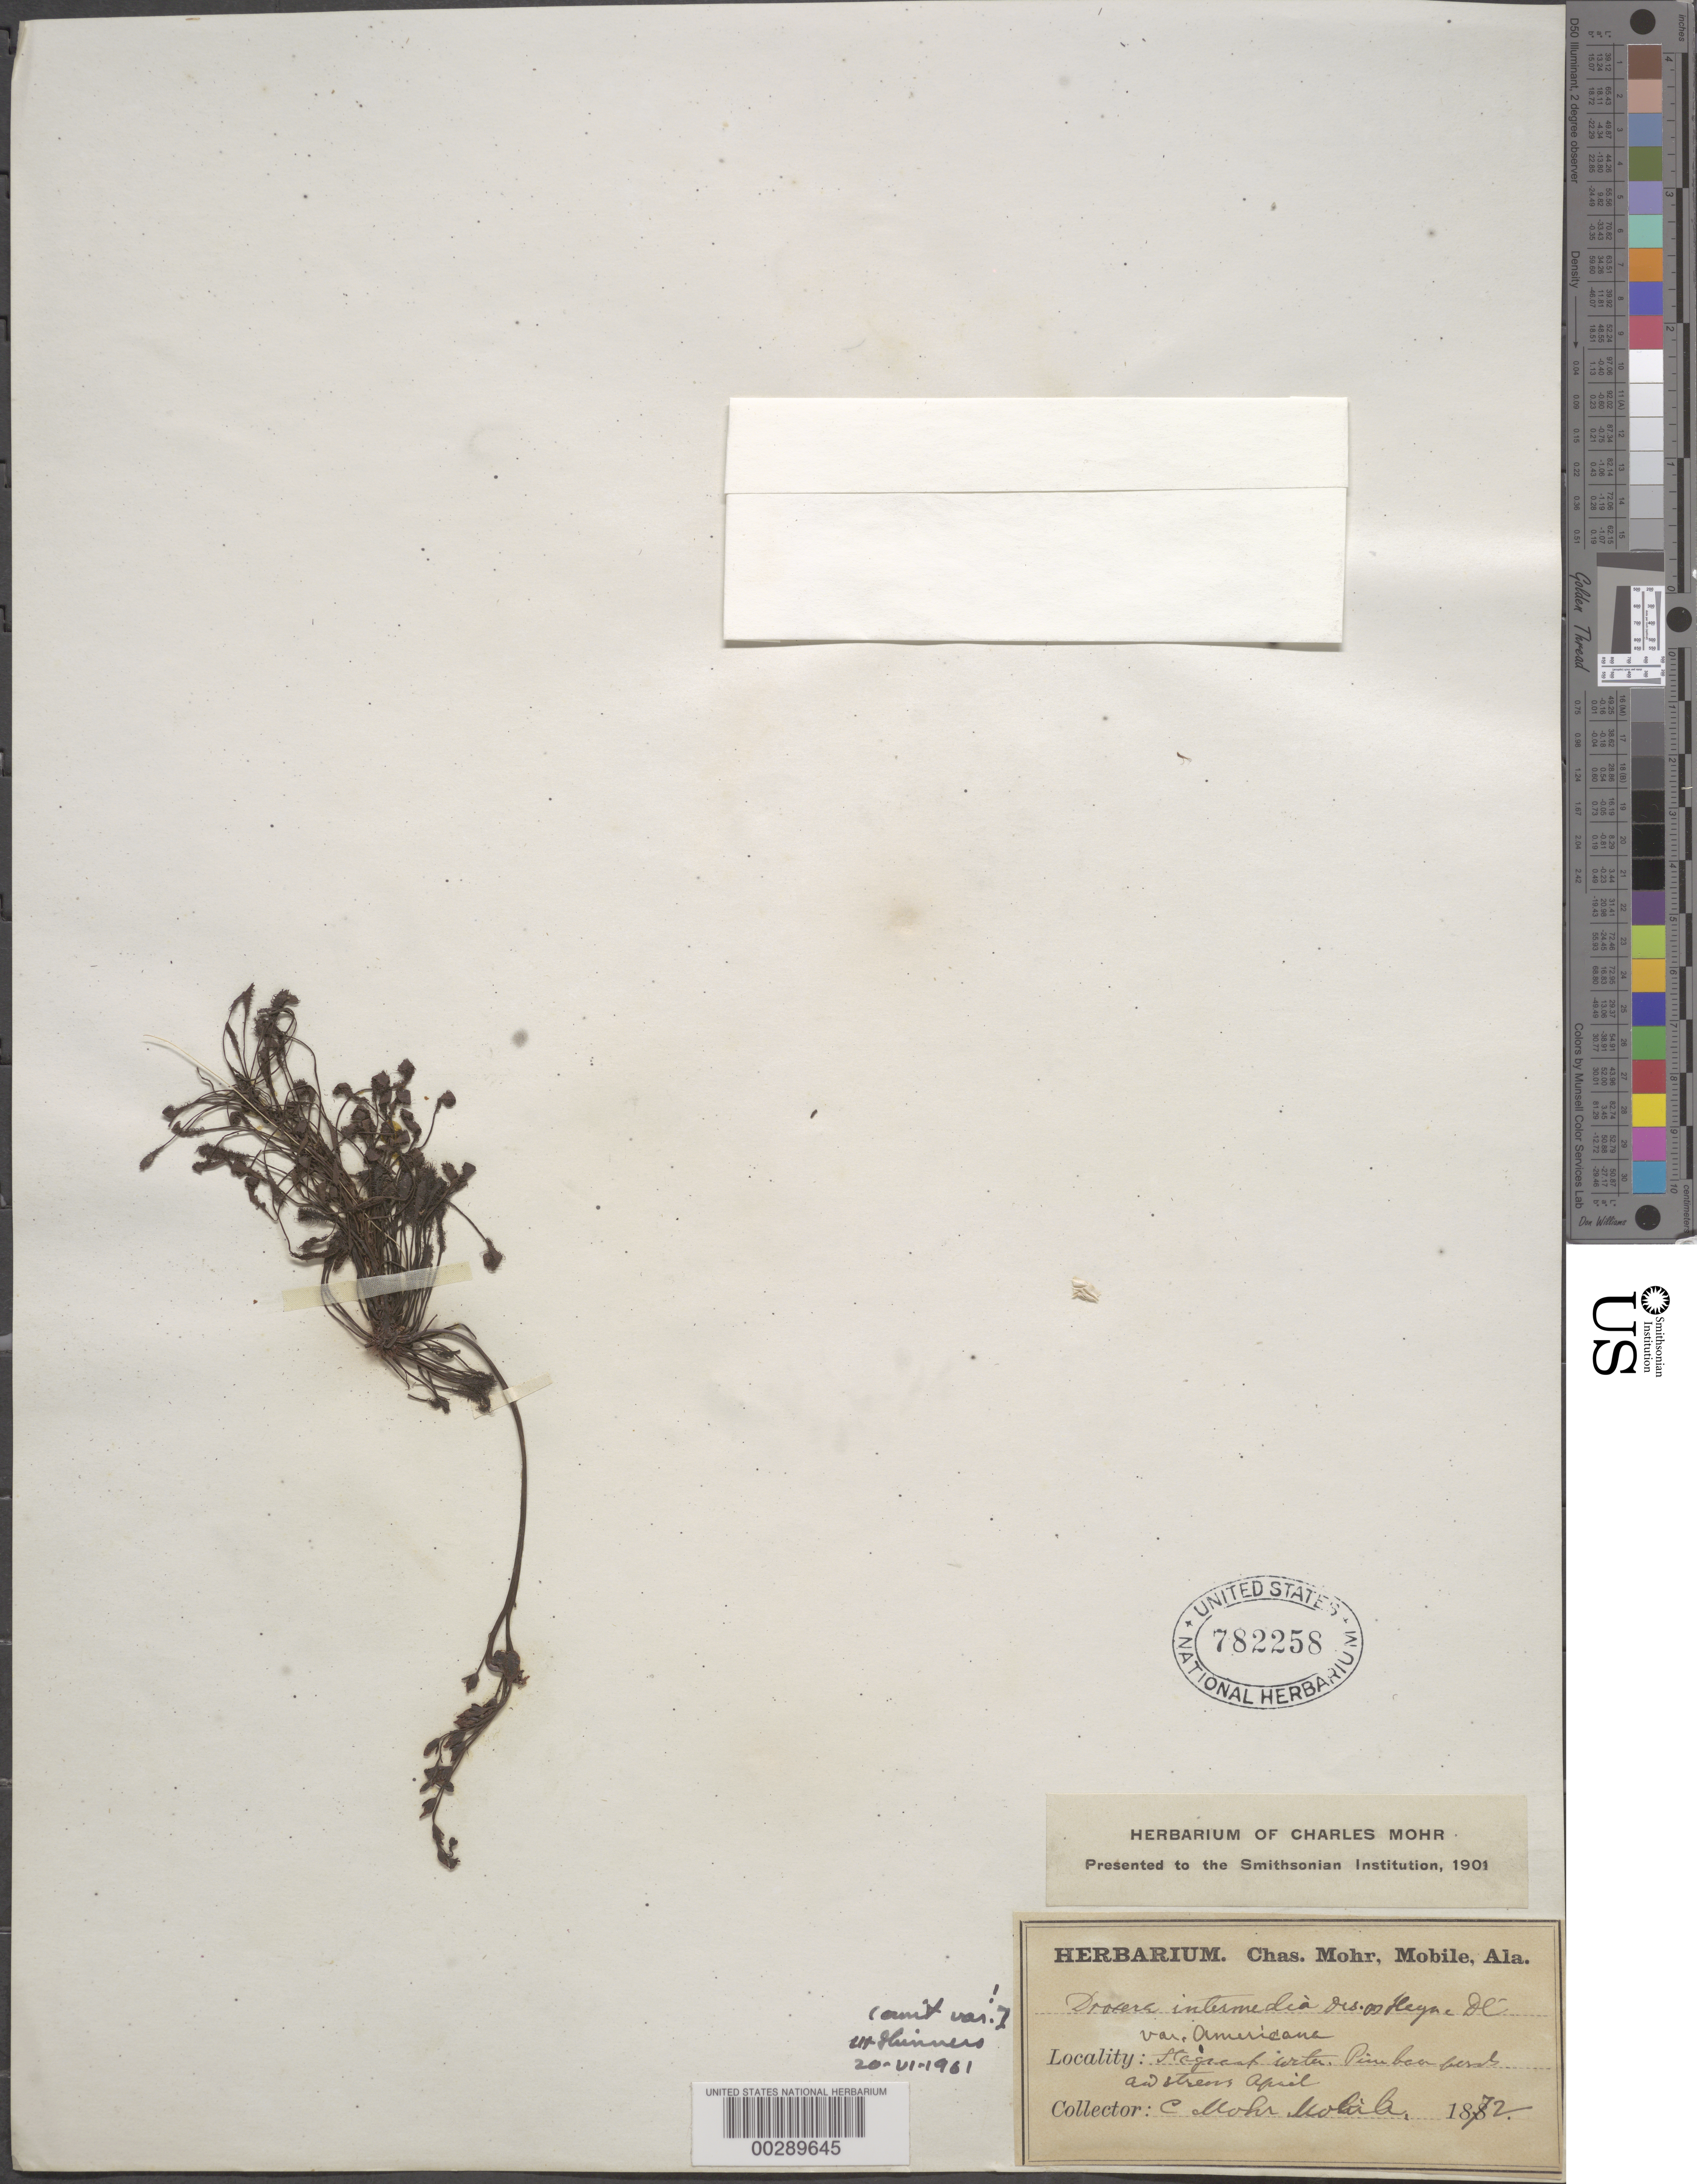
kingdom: Plantae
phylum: Tracheophyta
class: Magnoliopsida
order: Caryophyllales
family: Droseraceae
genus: Drosera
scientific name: Drosera intermedia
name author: Hayne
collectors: C. T. Mohr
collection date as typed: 1872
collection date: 1872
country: United States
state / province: Alabama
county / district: Mobile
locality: Mobile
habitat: Stagnant water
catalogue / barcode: US 782258